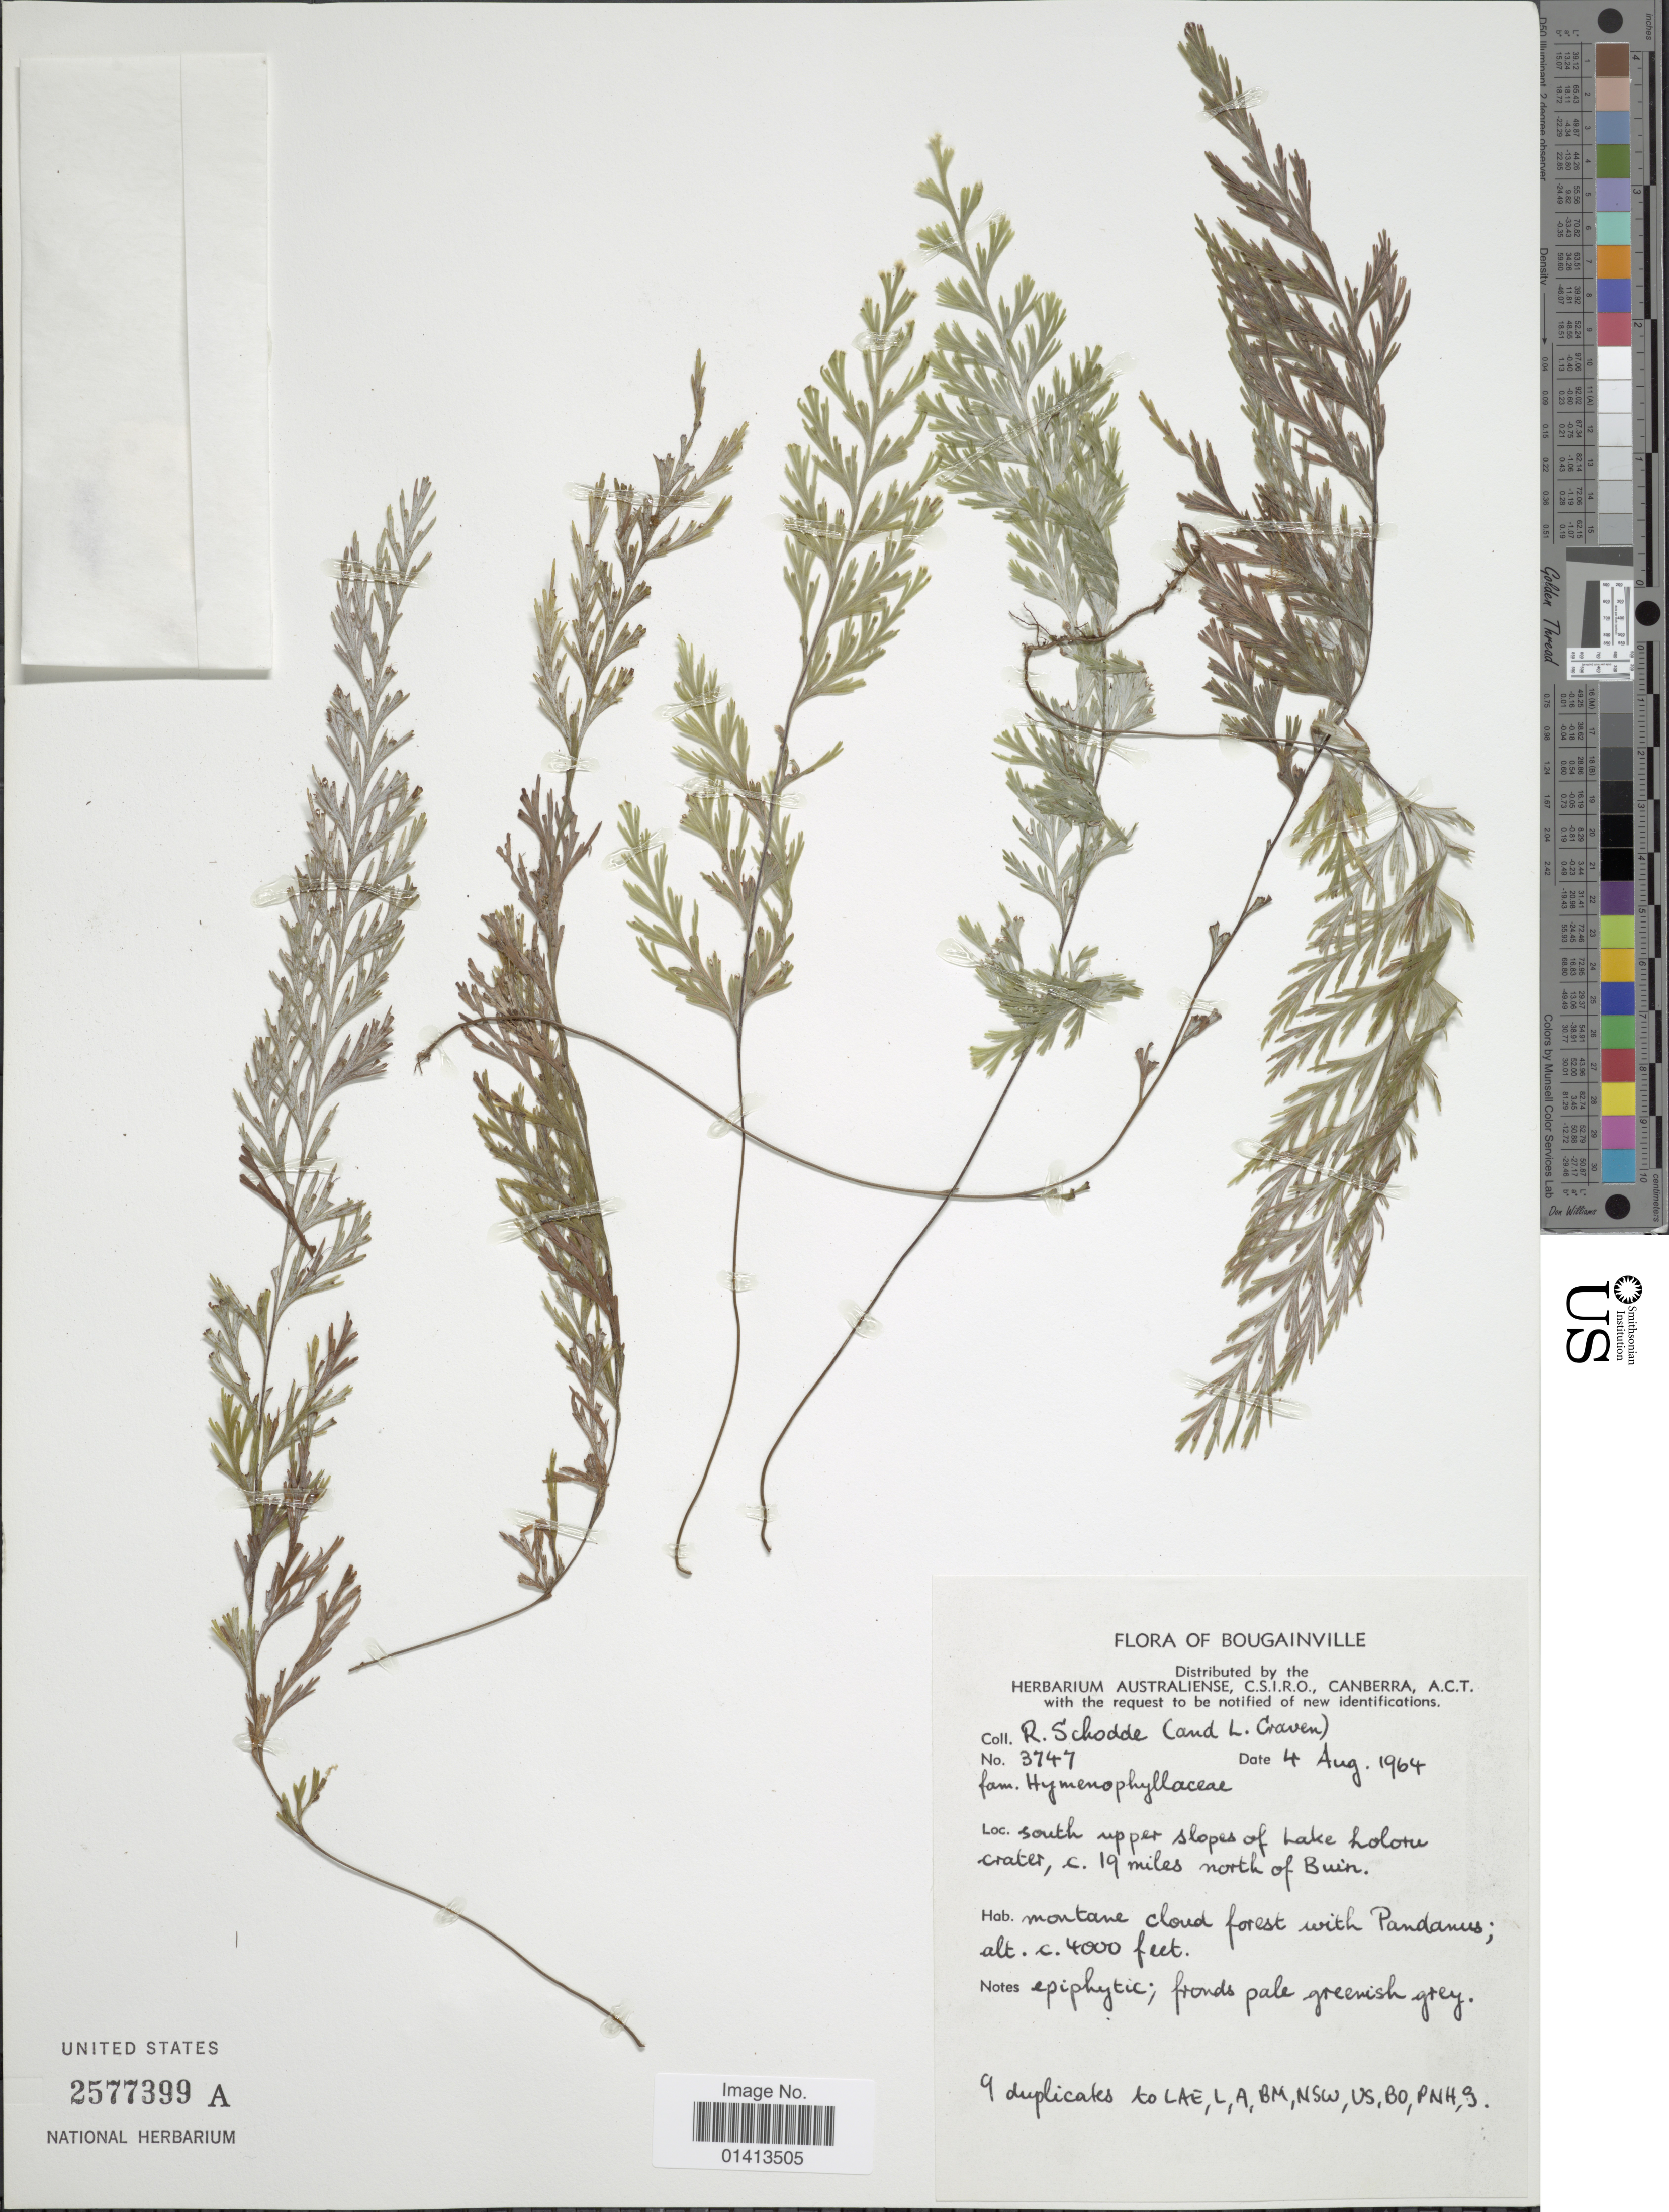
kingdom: Plantae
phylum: Tracheophyta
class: Polypodiopsida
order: Hymenophyllales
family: Hymenophyllaceae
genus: Crepidomanes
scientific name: Crepidomanes sp.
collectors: R. Schodde & L. A. Craven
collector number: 3747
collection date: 1964-08-04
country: Papua New Guinea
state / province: Bougainville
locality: South upper slopes of Lake Loloru crater, c 19 miles north of Bruin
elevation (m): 1219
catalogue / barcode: US 2577399A